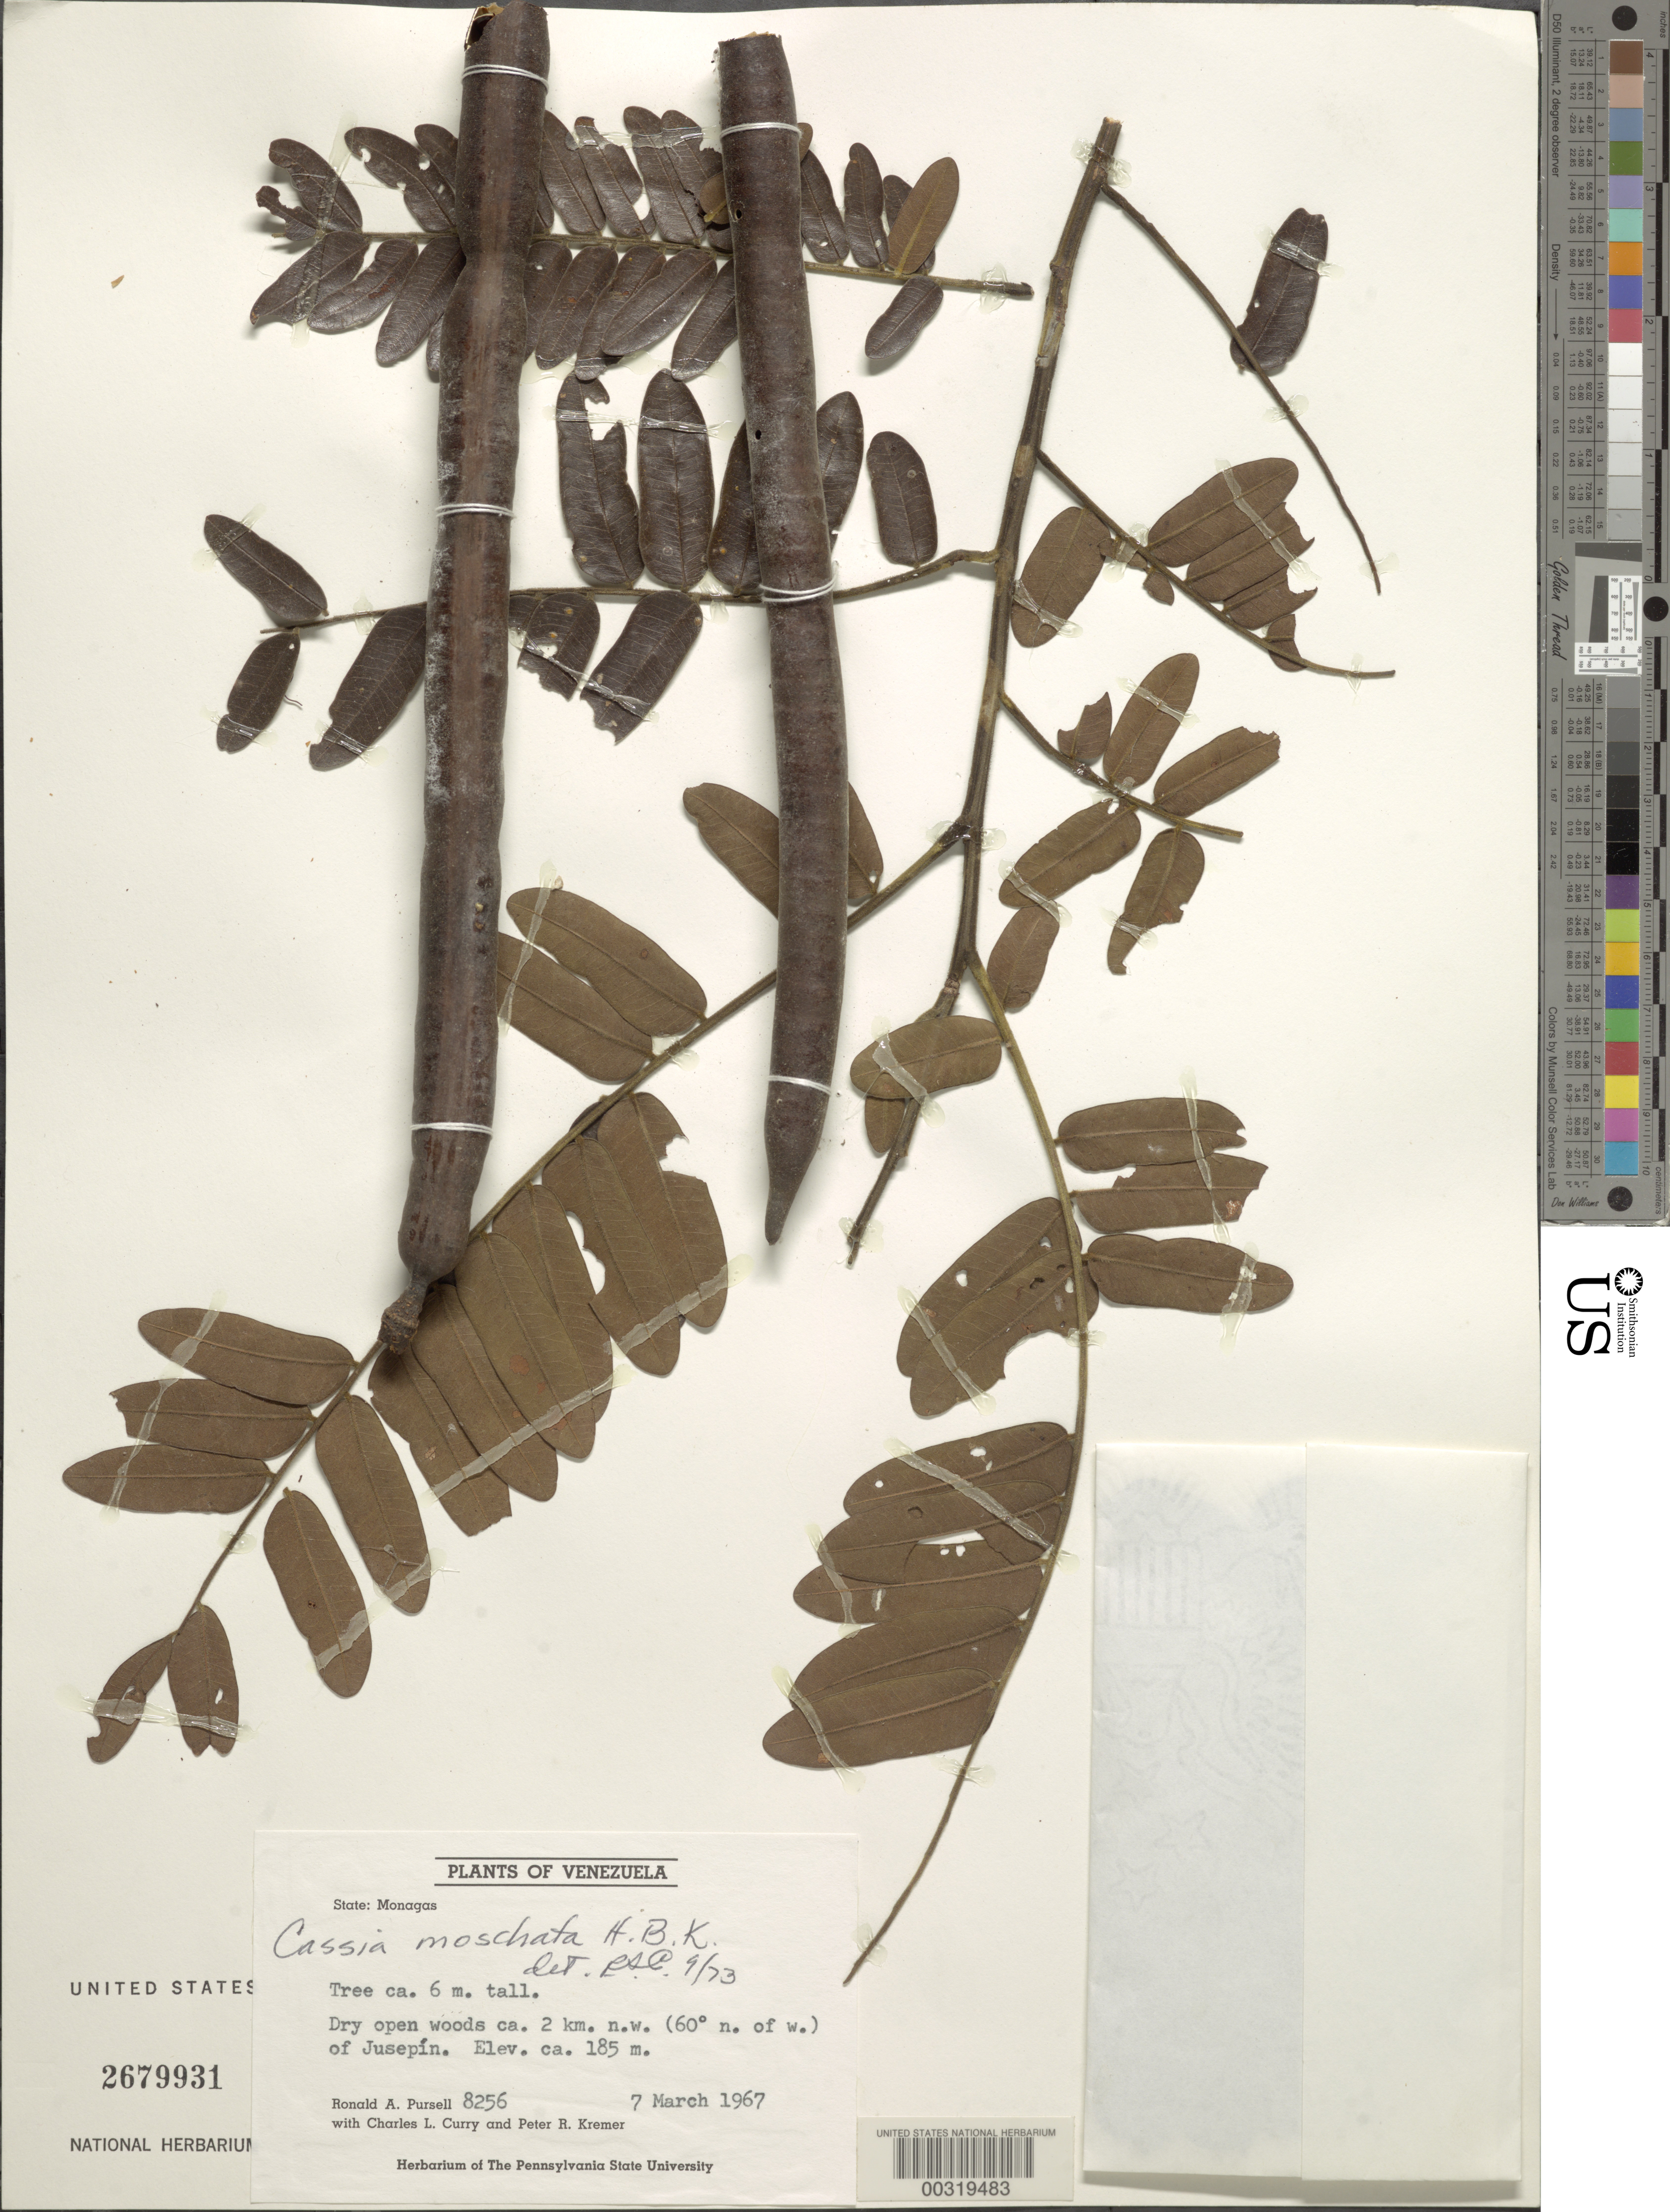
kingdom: Plantae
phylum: Tracheophyta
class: Magnoliopsida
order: Fabales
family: Fabaceae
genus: Cassia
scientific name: Cassia moschata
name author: Kunth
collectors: R. A. Pursell, C. L. Curry & P. R. Kremer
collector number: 8256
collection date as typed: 07 Mar 1967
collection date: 1967-03-07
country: Venezuela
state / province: Monagas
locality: ca. 2 km. n.w. (60 n. of w.) of Jusepin.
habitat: Dry open woods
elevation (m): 185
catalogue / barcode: US 2679931